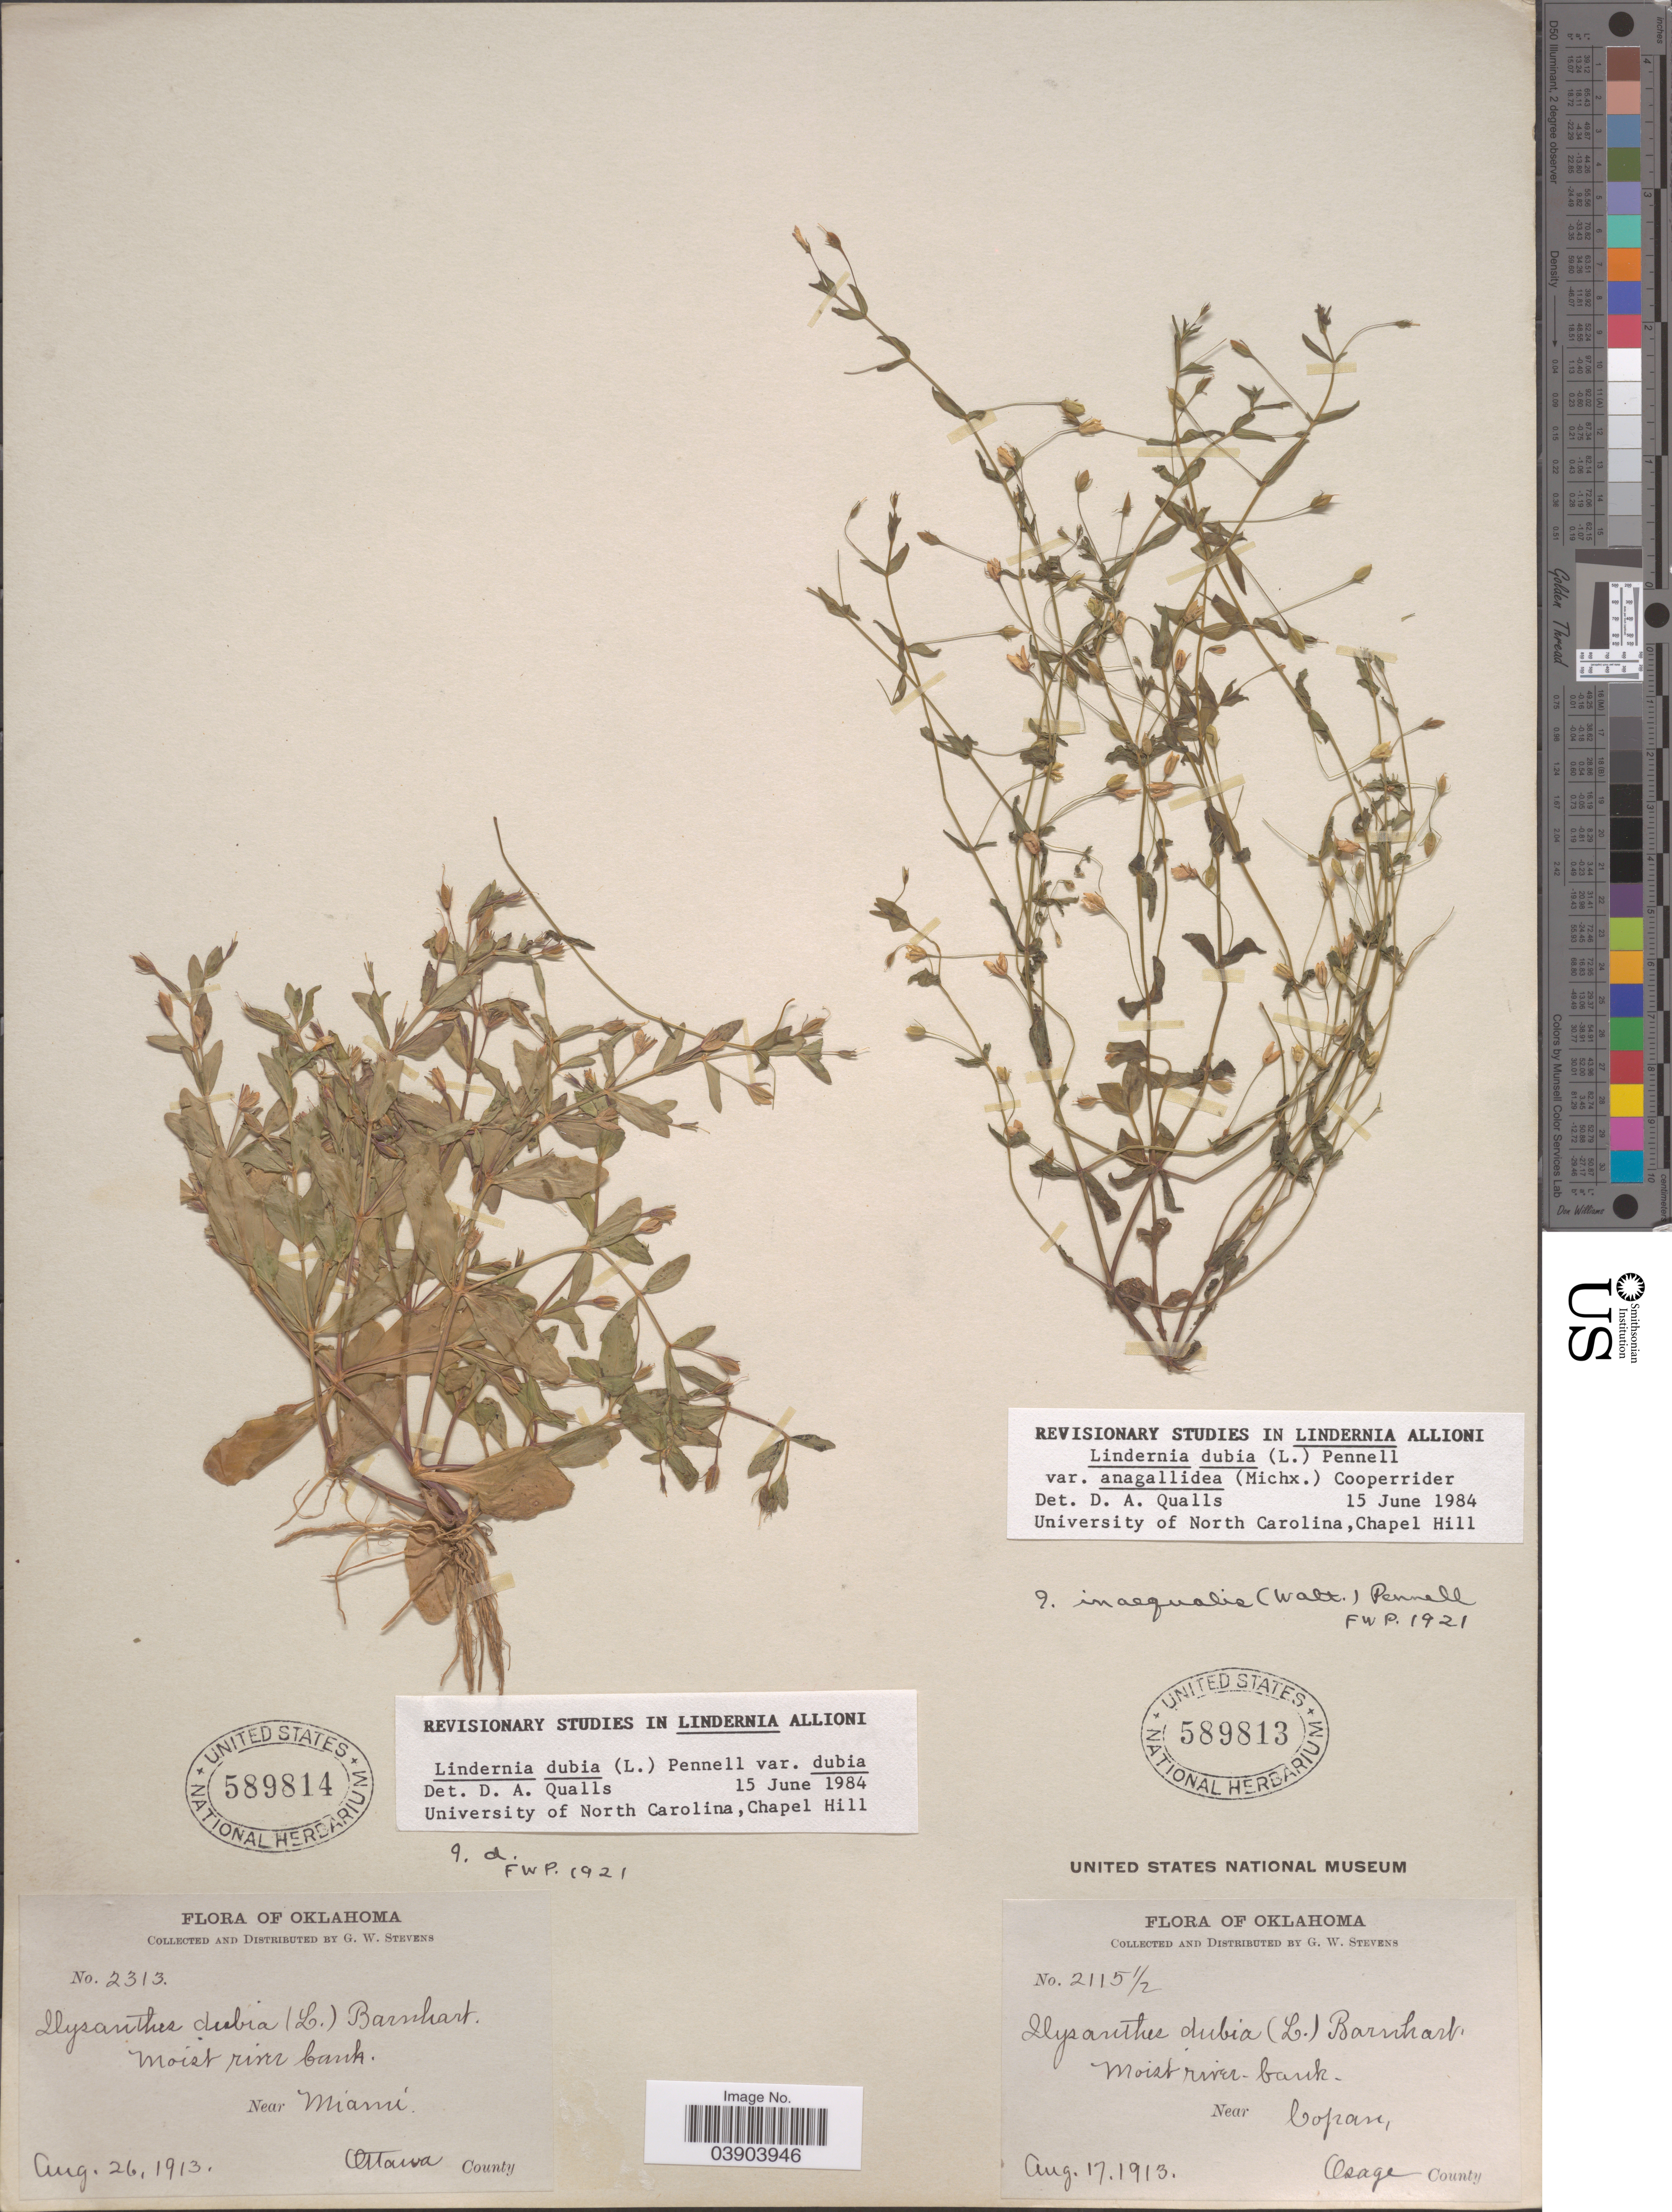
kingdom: Plantae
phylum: Tracheophyta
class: Magnoliopsida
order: Lamiales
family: Linderniaceae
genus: Lindernia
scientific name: Lindernia dubia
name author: (L.) Pennell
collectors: G. W. Stevens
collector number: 2115½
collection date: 1913-08-17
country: United States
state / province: Oklahoma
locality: Near Copan, Osage County.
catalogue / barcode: US 589813-2